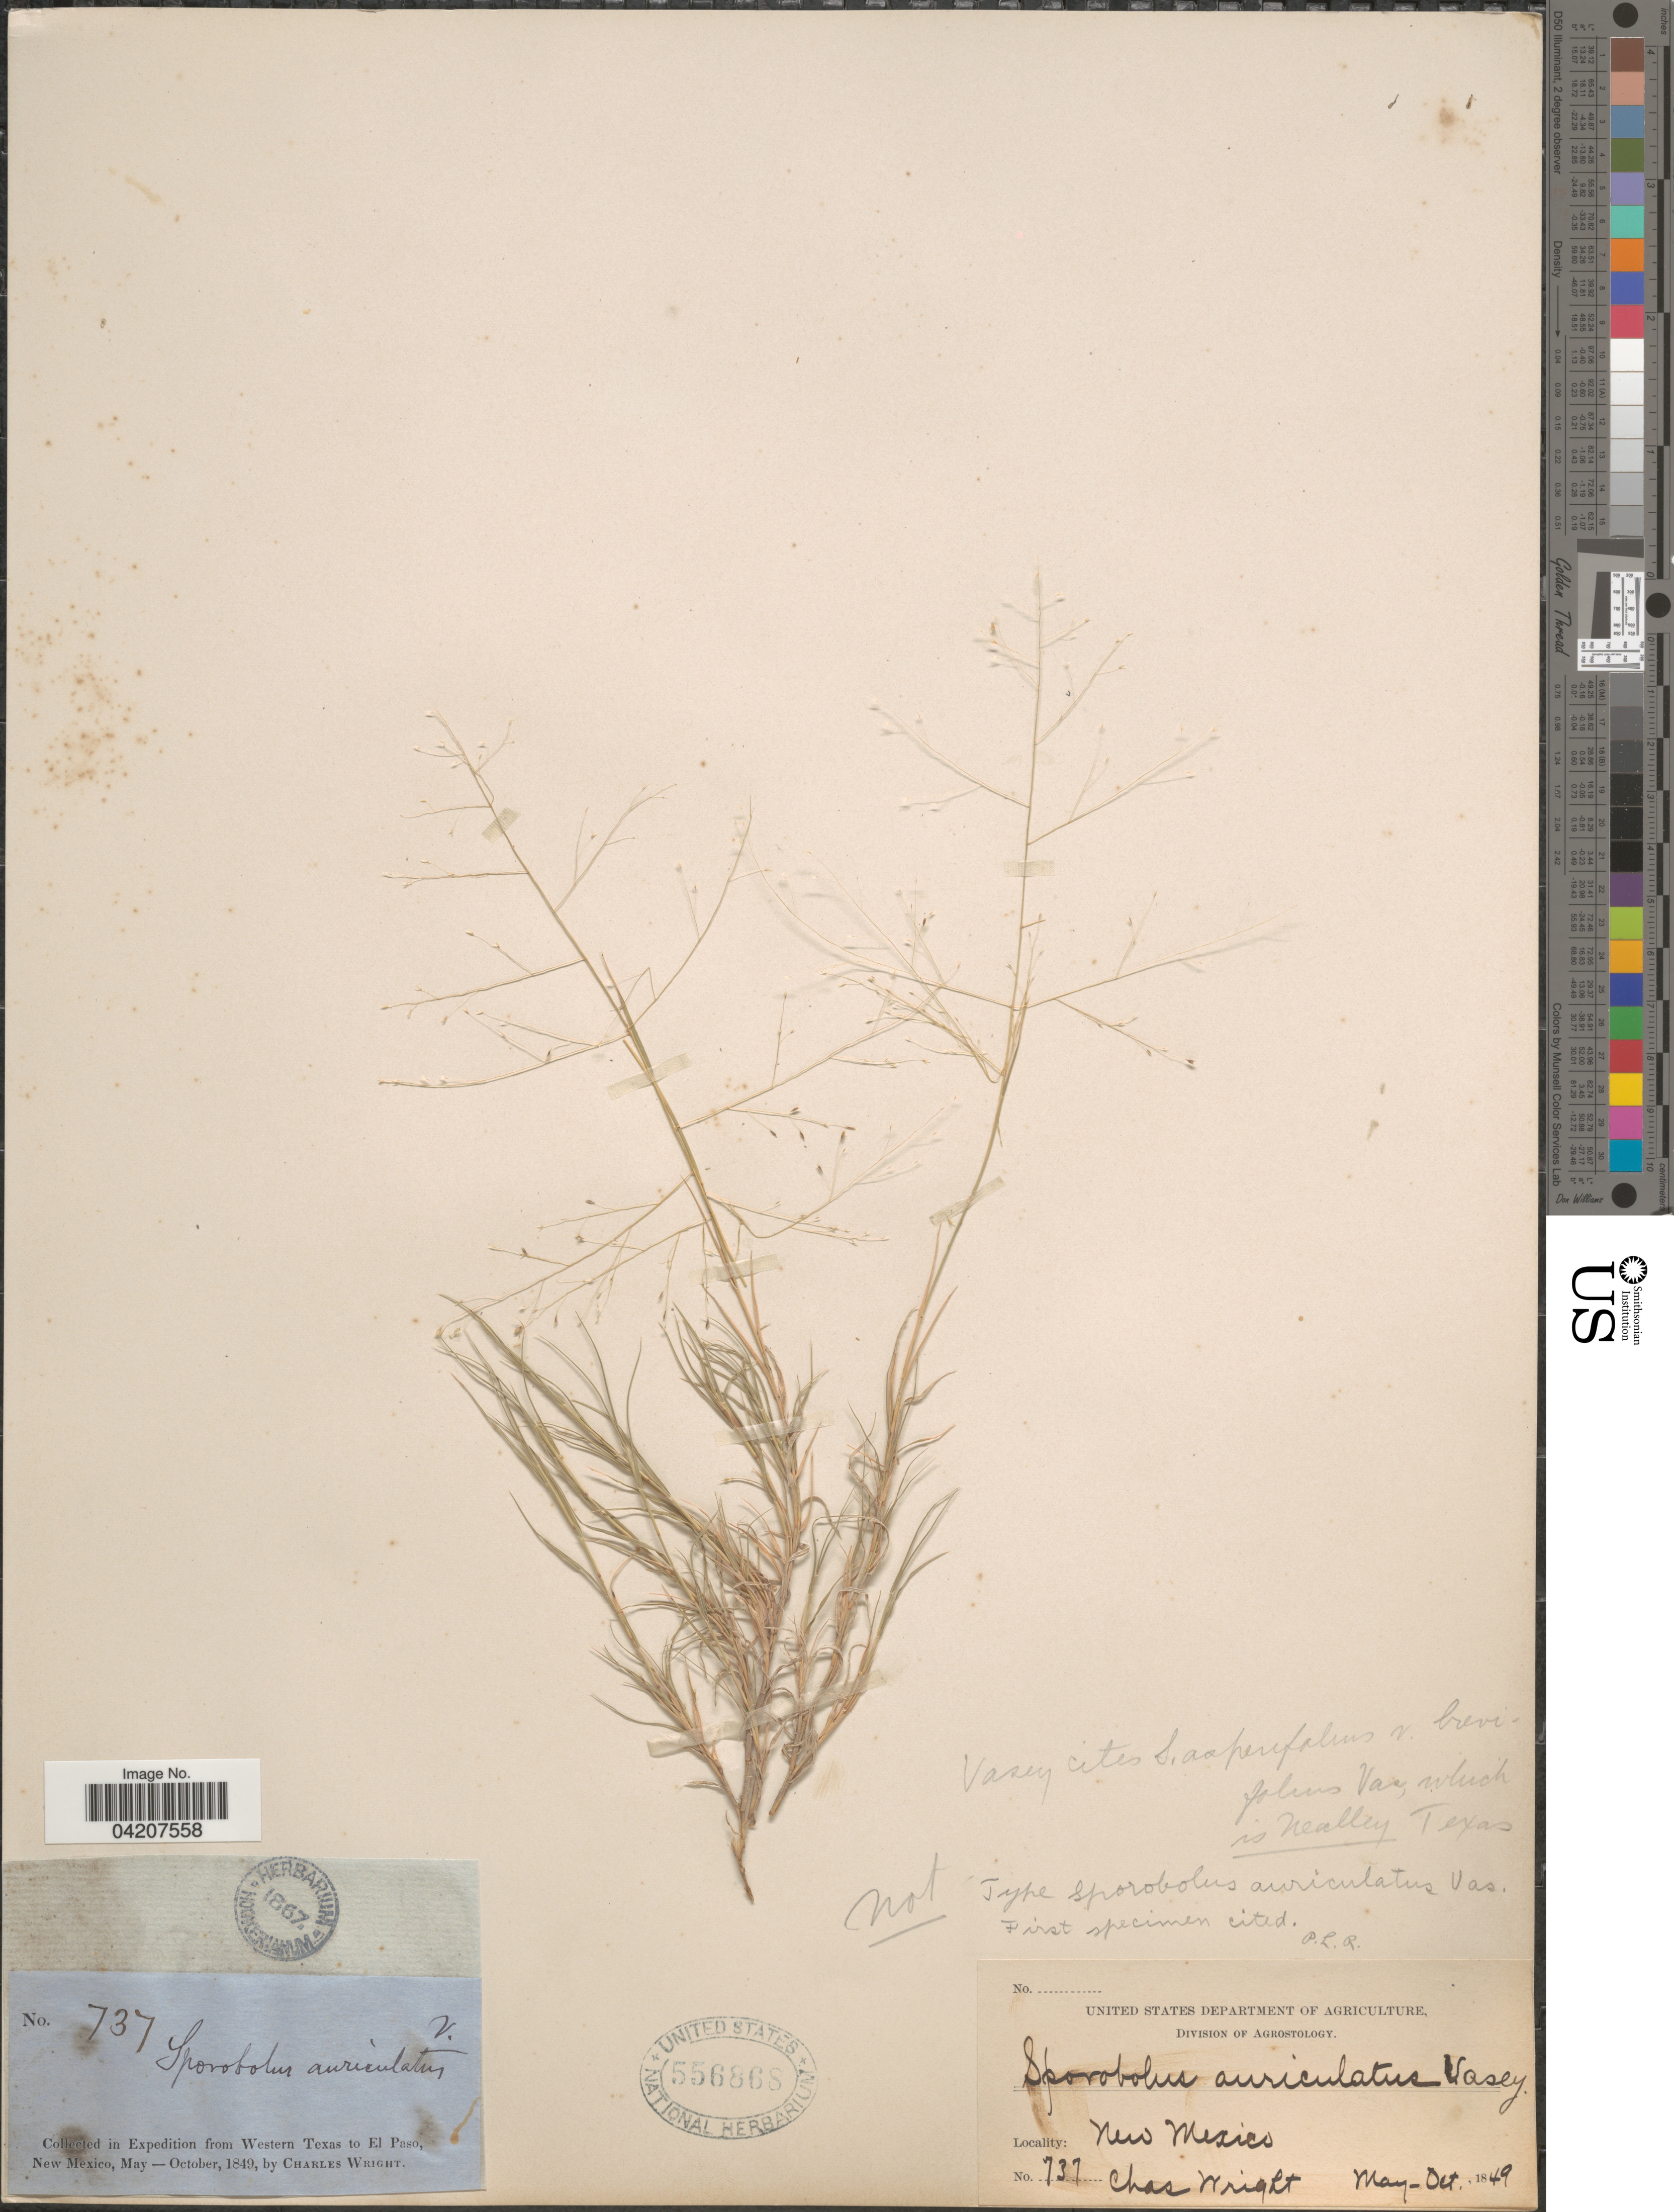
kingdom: Plantae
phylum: Tracheophyta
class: Liliopsida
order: Poales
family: Poaceae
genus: Muhlenbergia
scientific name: Muhlenbergia arenacea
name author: (Buckley) Hitchc.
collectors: C. Wright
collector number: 737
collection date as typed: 1849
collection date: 1849-05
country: United States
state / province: New Mexico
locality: Collected in Expedition from Western Texas to El Paso.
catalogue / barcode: US 556868